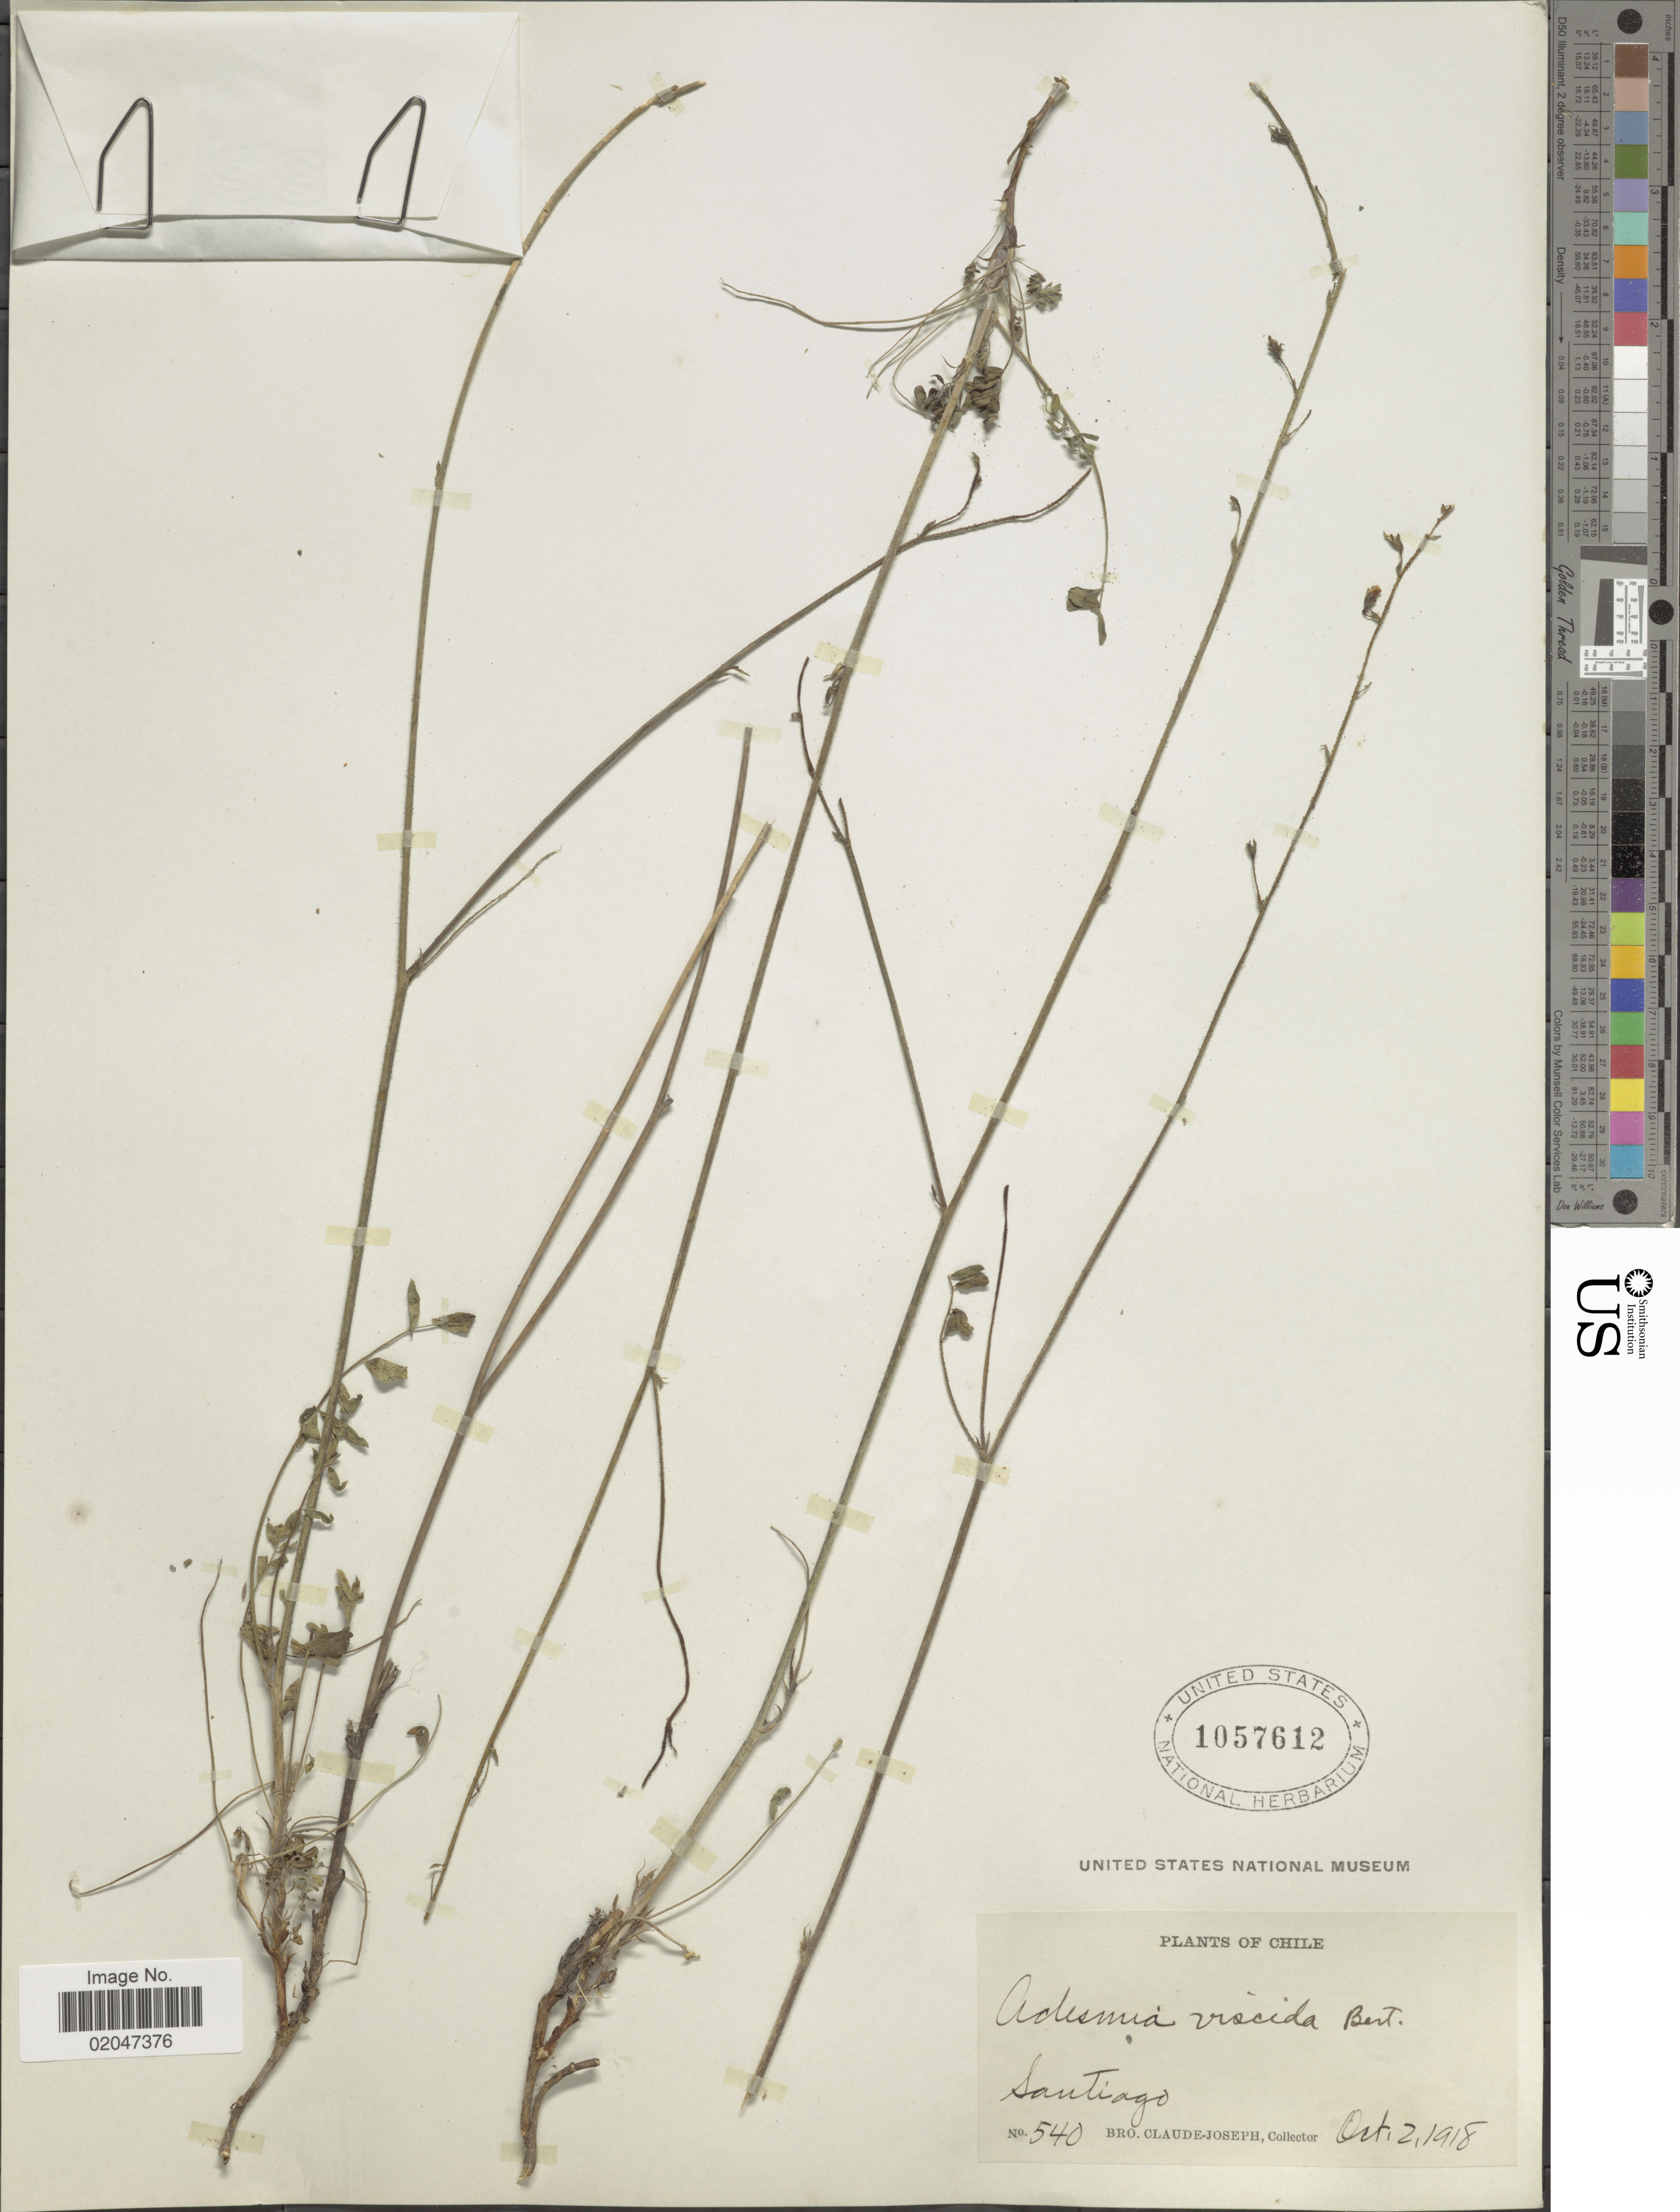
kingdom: Plantae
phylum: Tracheophyta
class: Magnoliopsida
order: Fabales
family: Fabaceae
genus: Adesmia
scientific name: Adesmia viscida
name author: Bertero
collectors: Bro. Claude-Joseph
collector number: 540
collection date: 1918-10-02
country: Chile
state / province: Región Metropolitana (RM)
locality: Santiago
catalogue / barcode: US 1057612